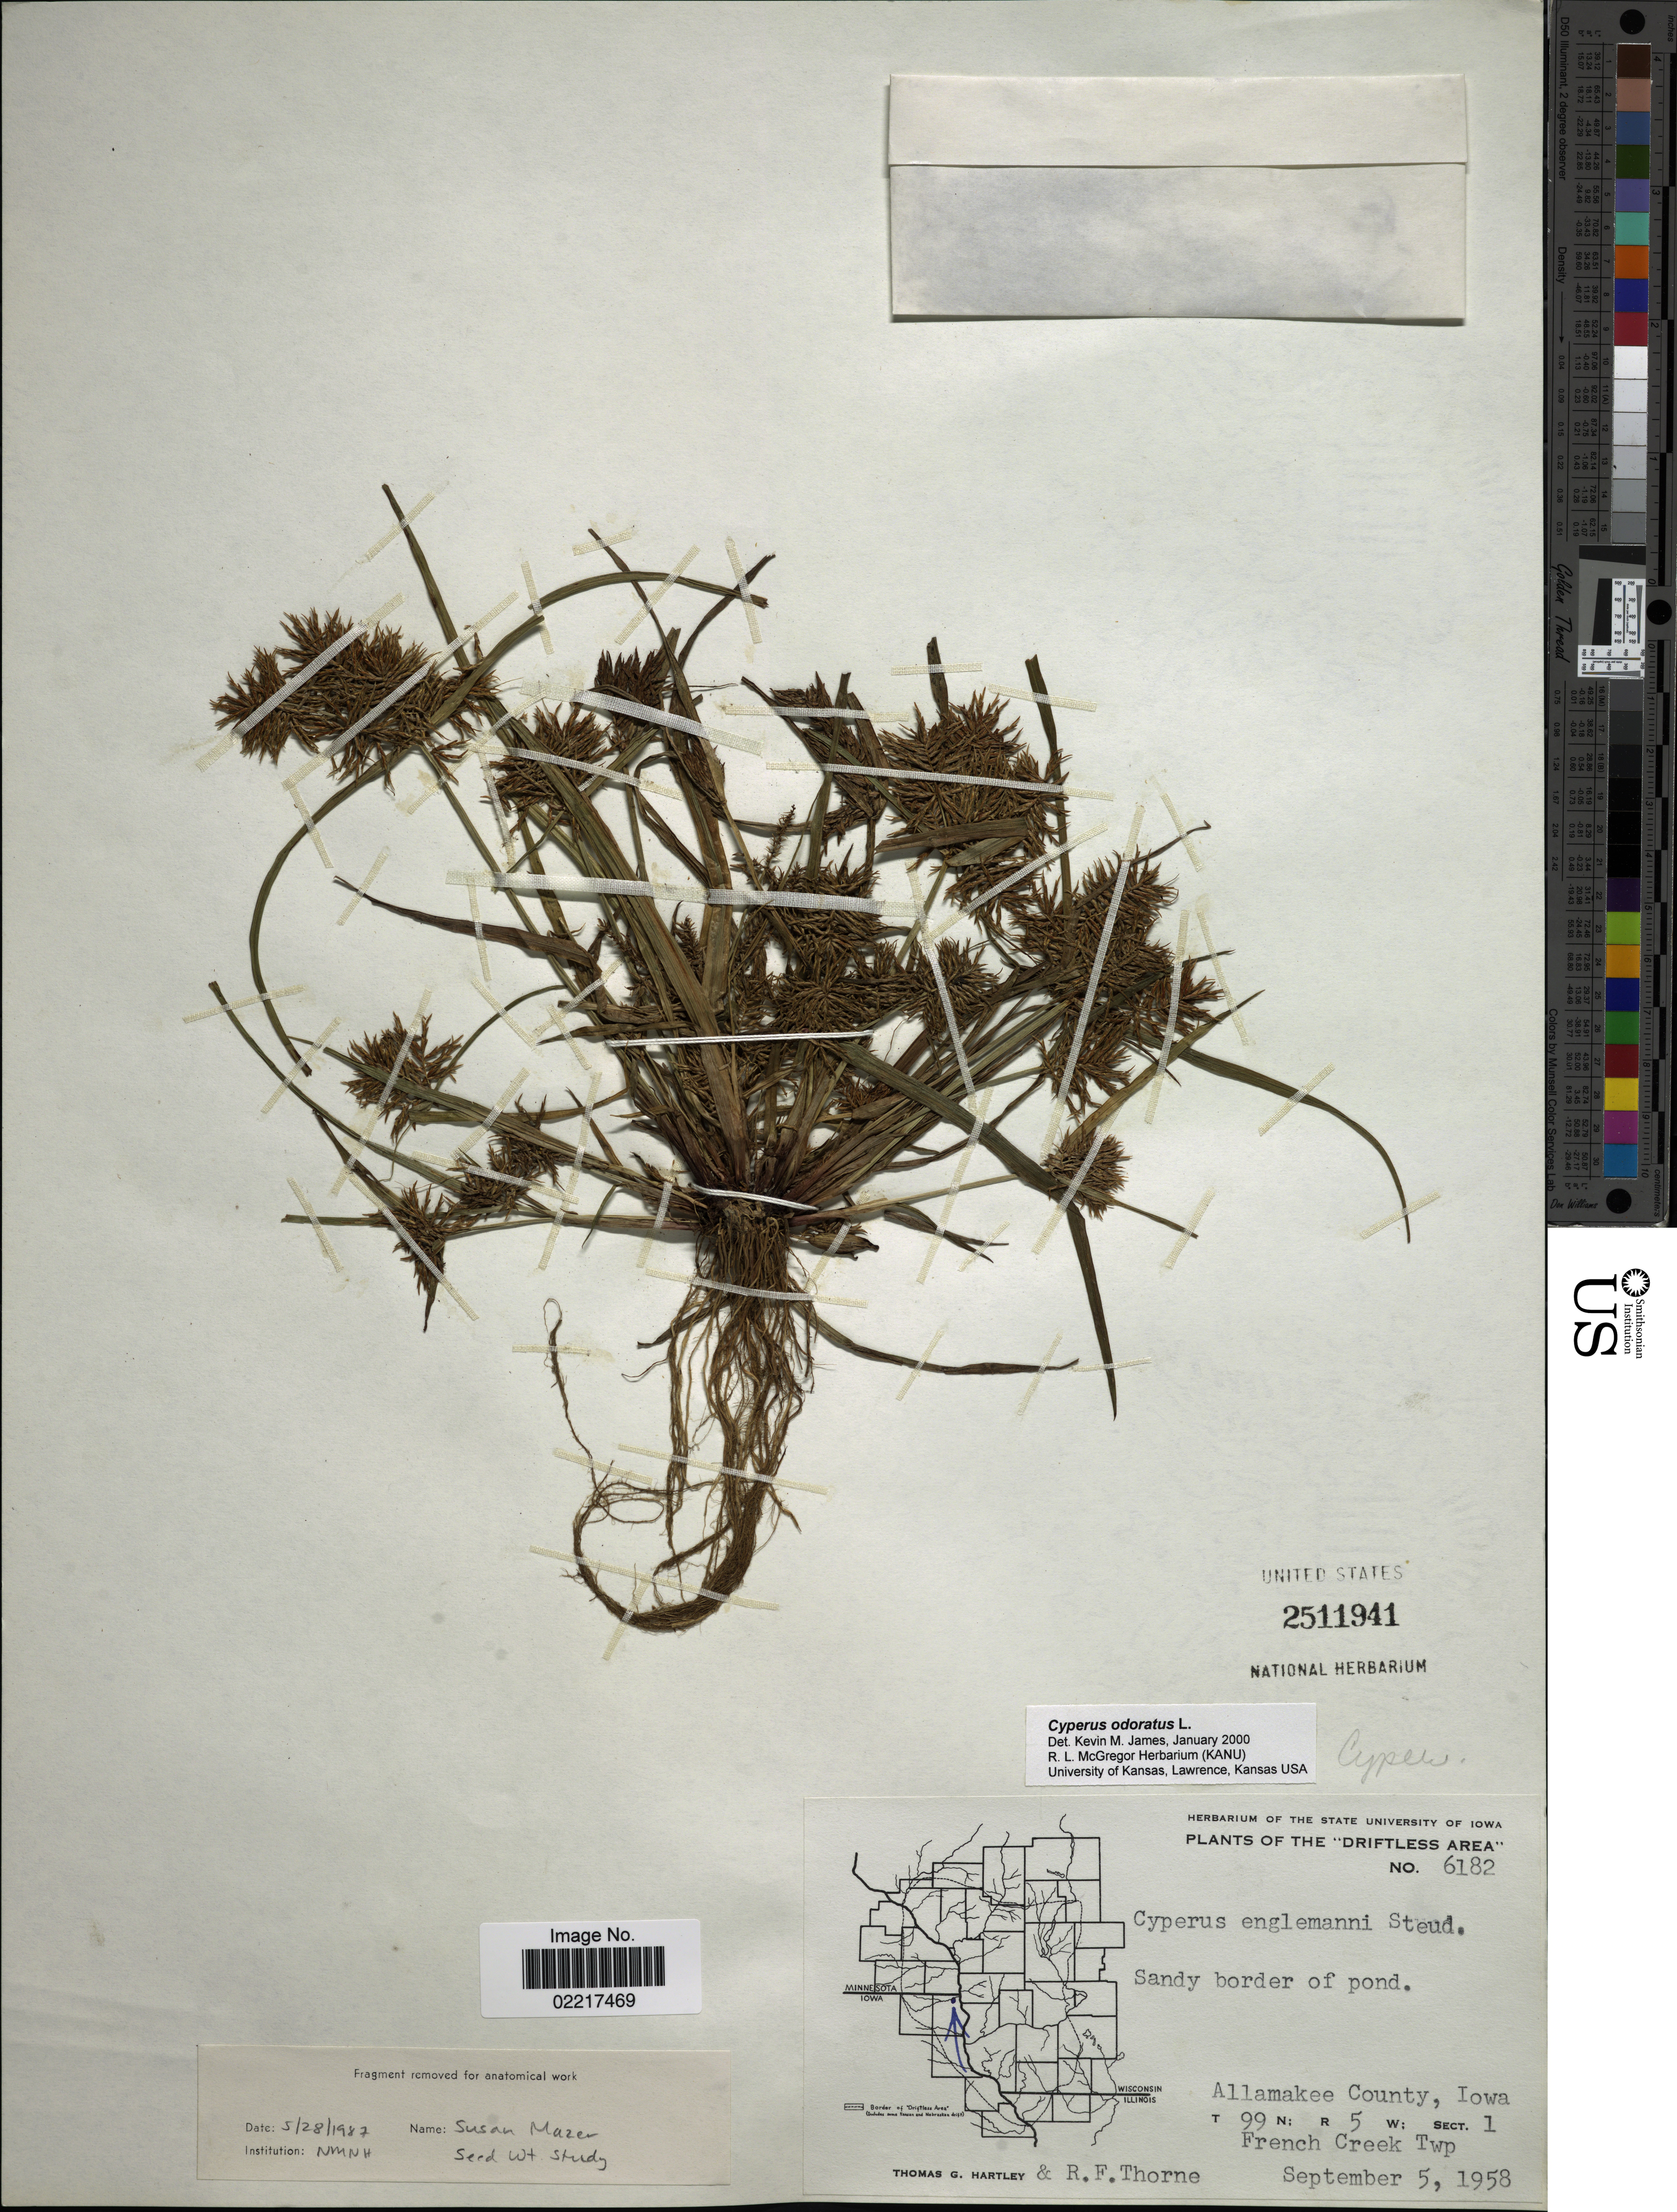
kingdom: Plantae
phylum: Tracheophyta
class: Liliopsida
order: Poales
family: Cyperaceae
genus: Cyperus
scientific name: Cyperus odoratus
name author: L.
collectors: T. G. Hartley & R. F. Thorne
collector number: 6182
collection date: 1958-09-05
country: United States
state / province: Iowa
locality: The 'Driftless Area', Sandy border of pond, Allamakee County, T 99 N; R 5 W; Sect 1, French Creek Twp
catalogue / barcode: US 2511941